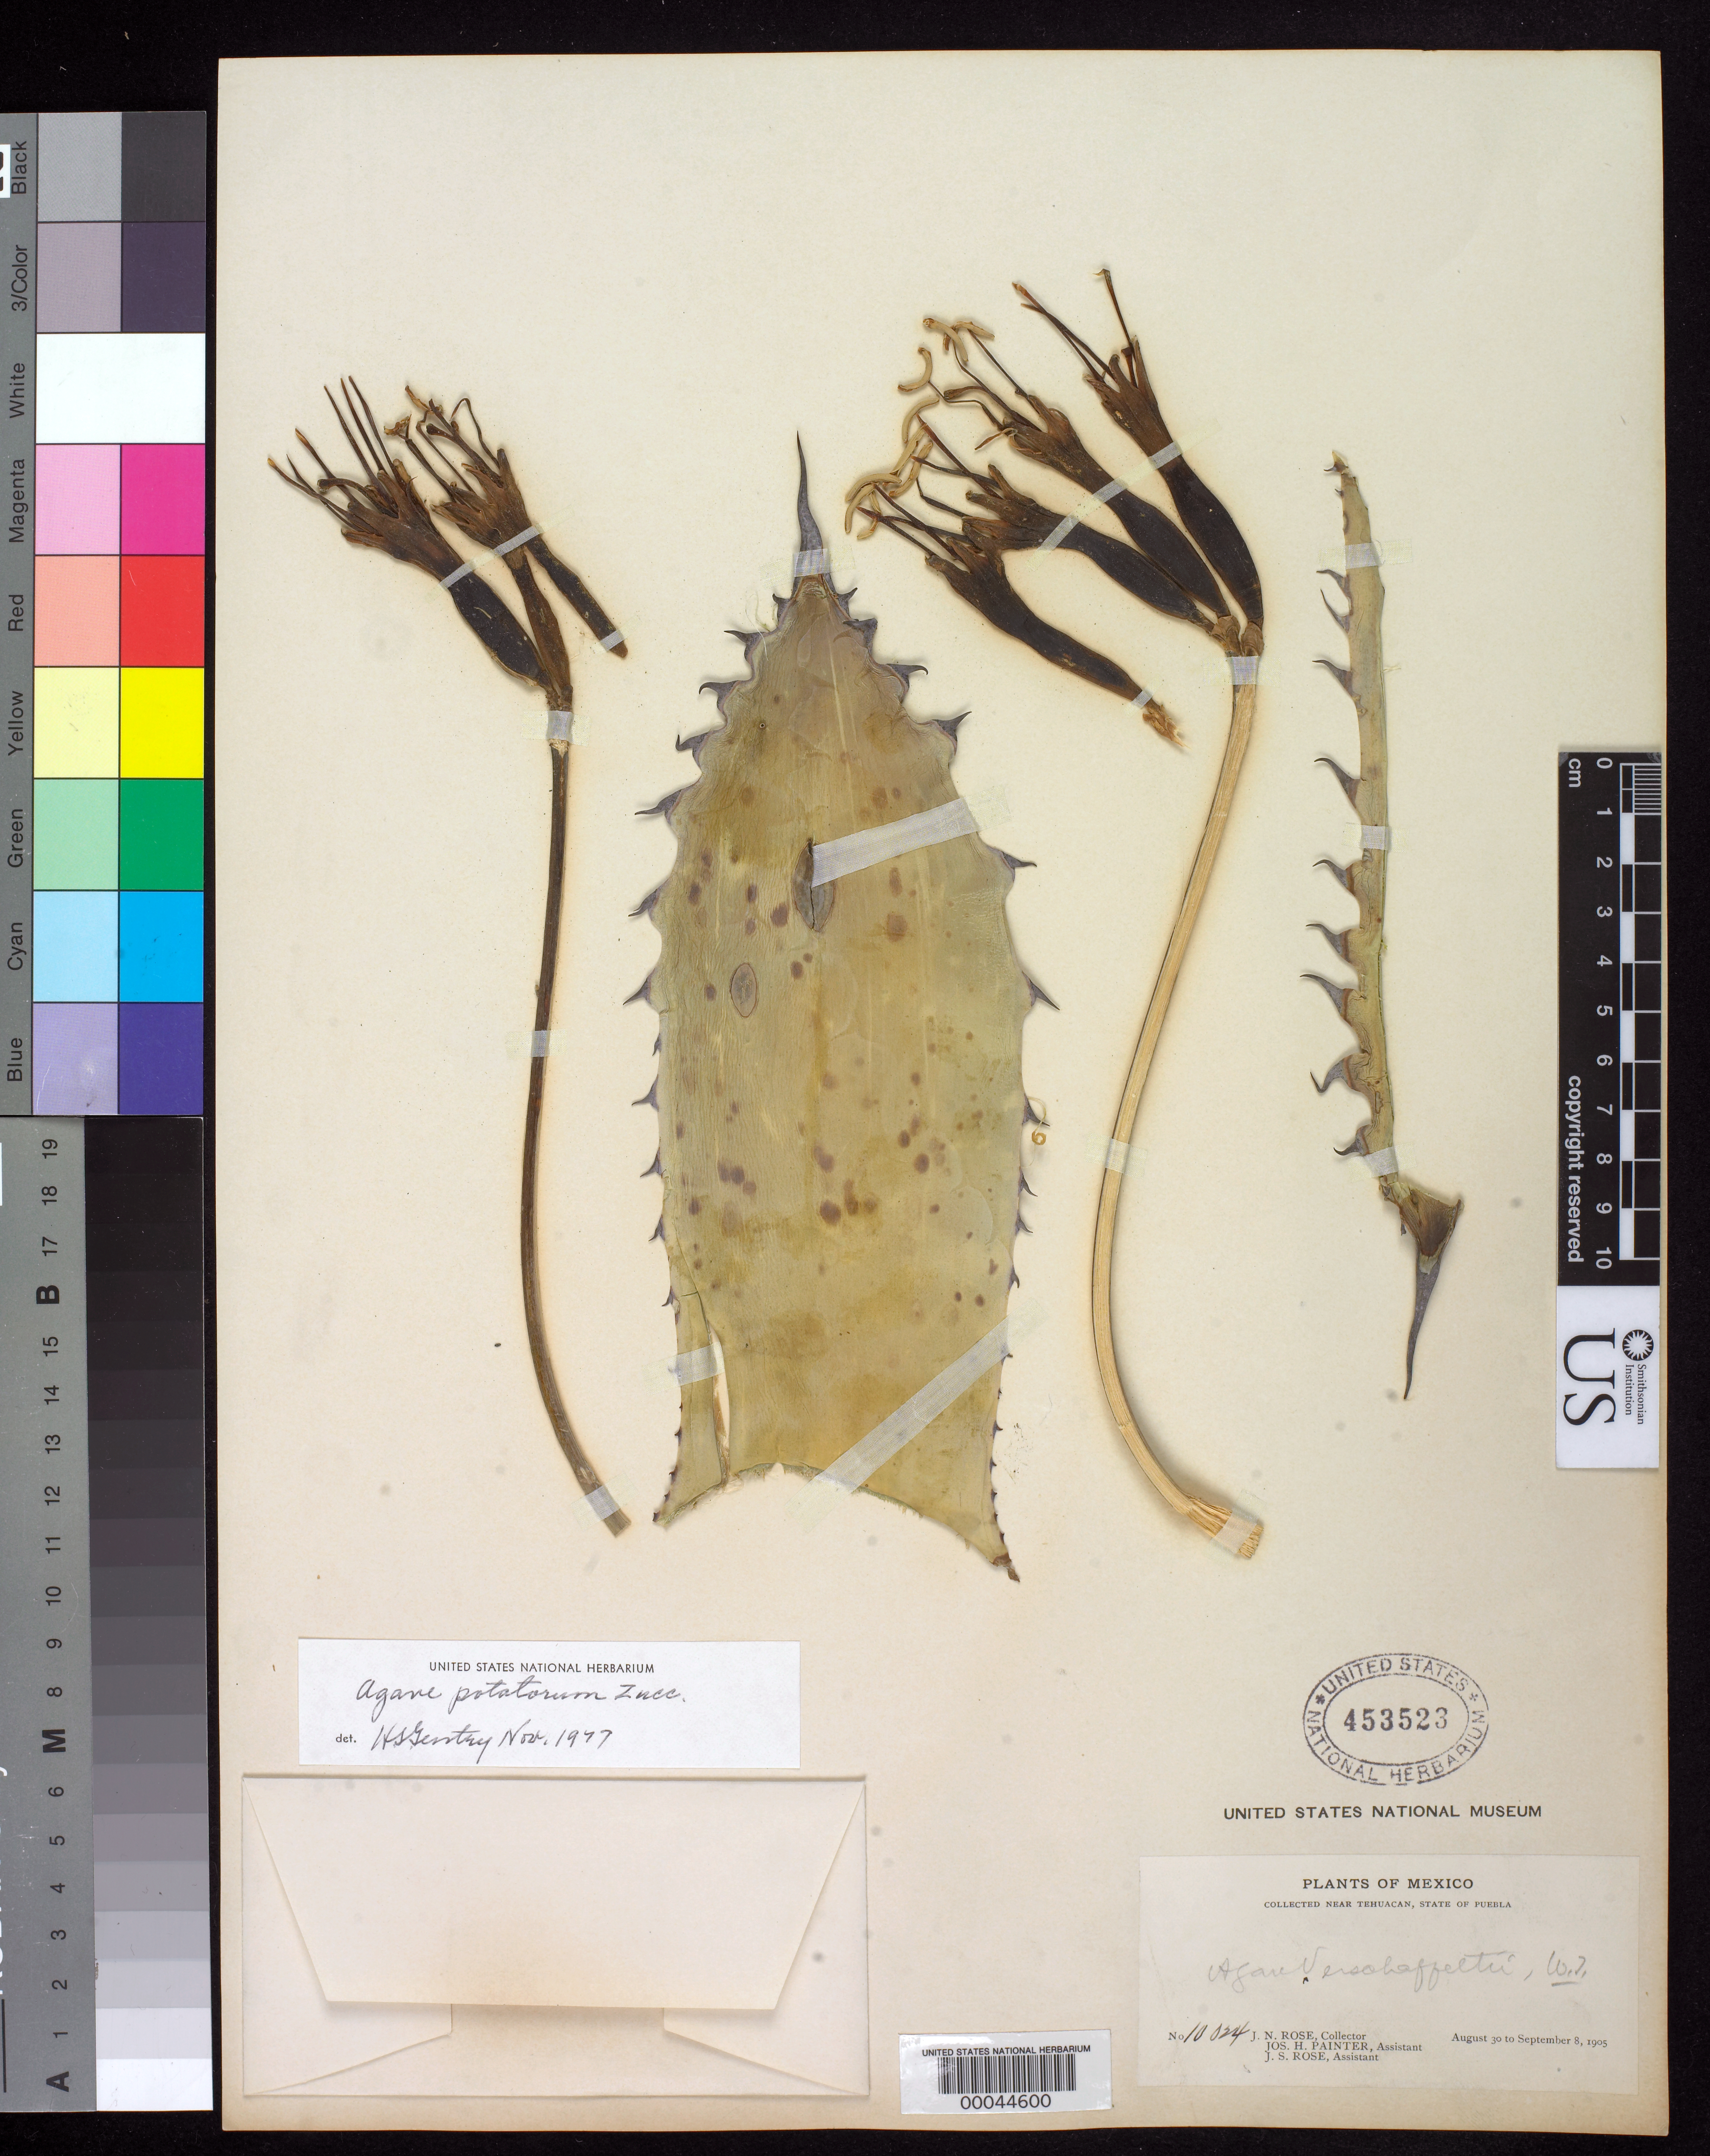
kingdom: Plantae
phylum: Tracheophyta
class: Liliopsida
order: Asparagales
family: Asparagaceae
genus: Agave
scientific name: Agave potatorum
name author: Zucc.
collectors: J. N. Rose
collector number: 10024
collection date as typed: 30 Aug 1905 to 08 Sep 1905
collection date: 1905-08-30/1905-09-08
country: Mexico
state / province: Puebla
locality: Near Tehuacan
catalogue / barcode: US 453523